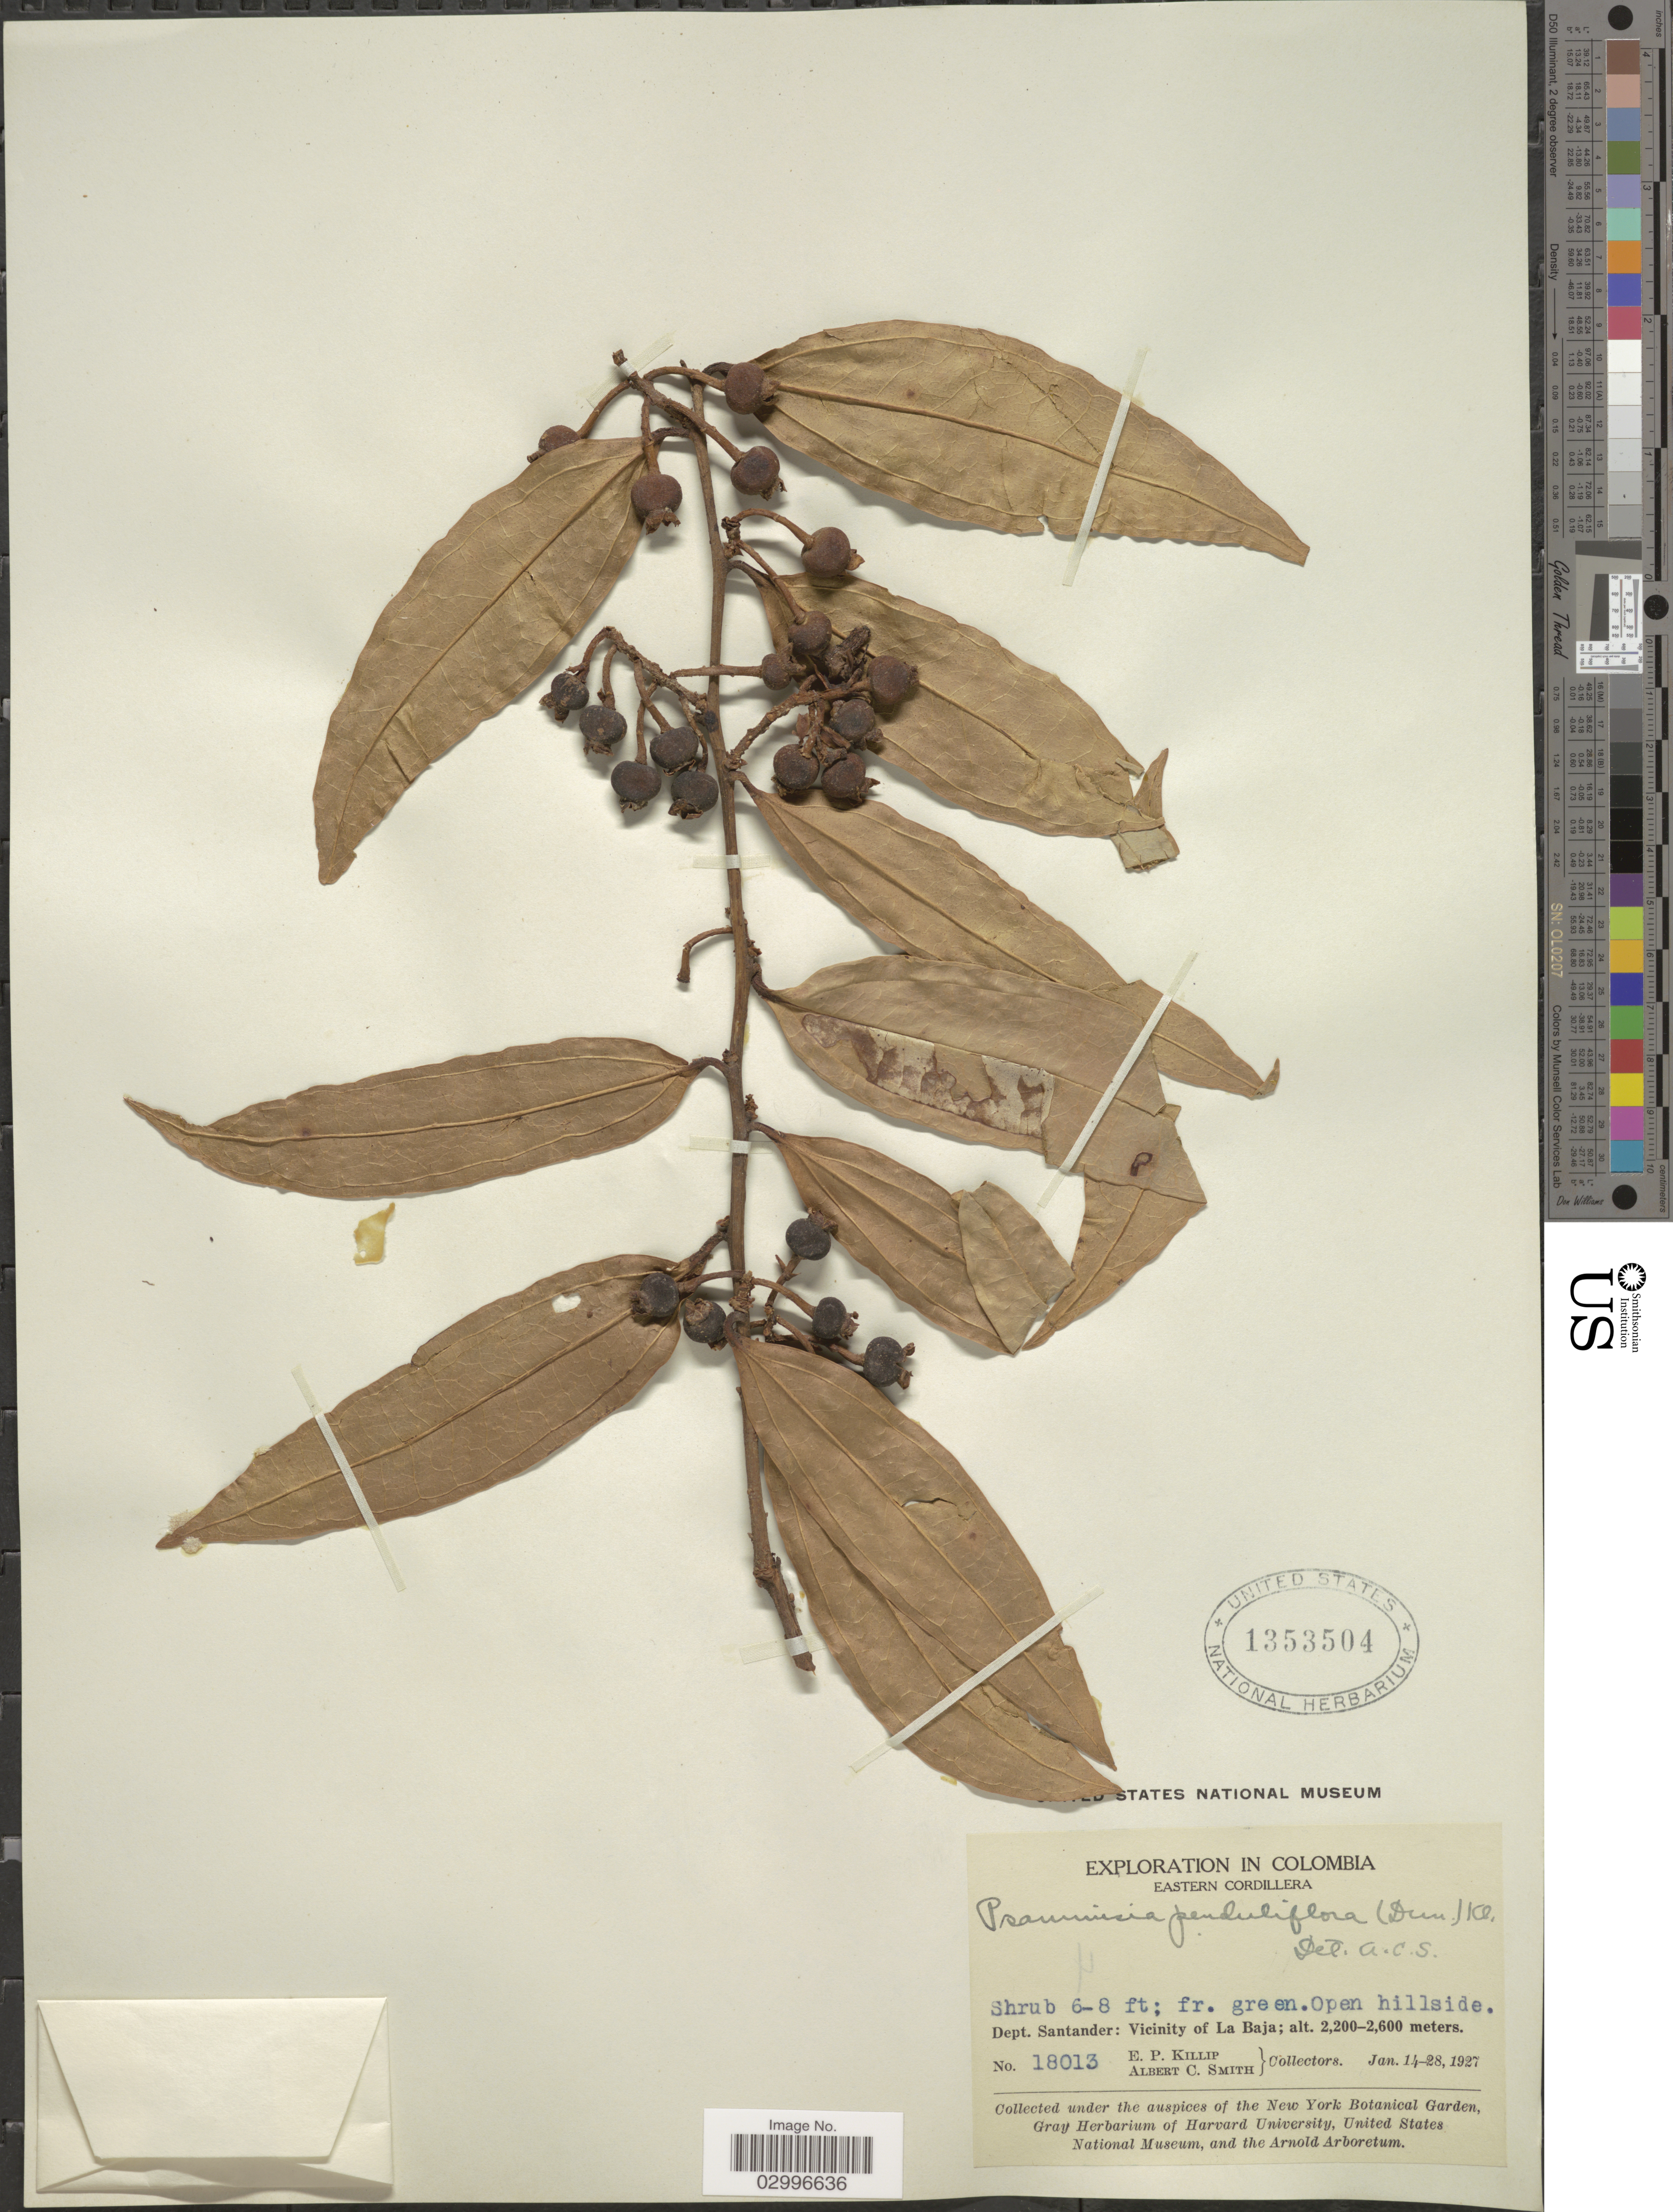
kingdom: Plantae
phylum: Tracheophyta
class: Magnoliopsida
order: Ericales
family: Ericaceae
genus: Psammisia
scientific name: Psammisia penduliflora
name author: (Dunal) Klotzsch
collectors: E. P. Killip & A. C. Smith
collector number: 18013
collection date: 1927-01-14/1927-01-28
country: Colombia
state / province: Santander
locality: Eastern Cordillera. Dept. Santander: Vicinity of La Baja.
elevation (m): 2200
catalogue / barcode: US 1353504